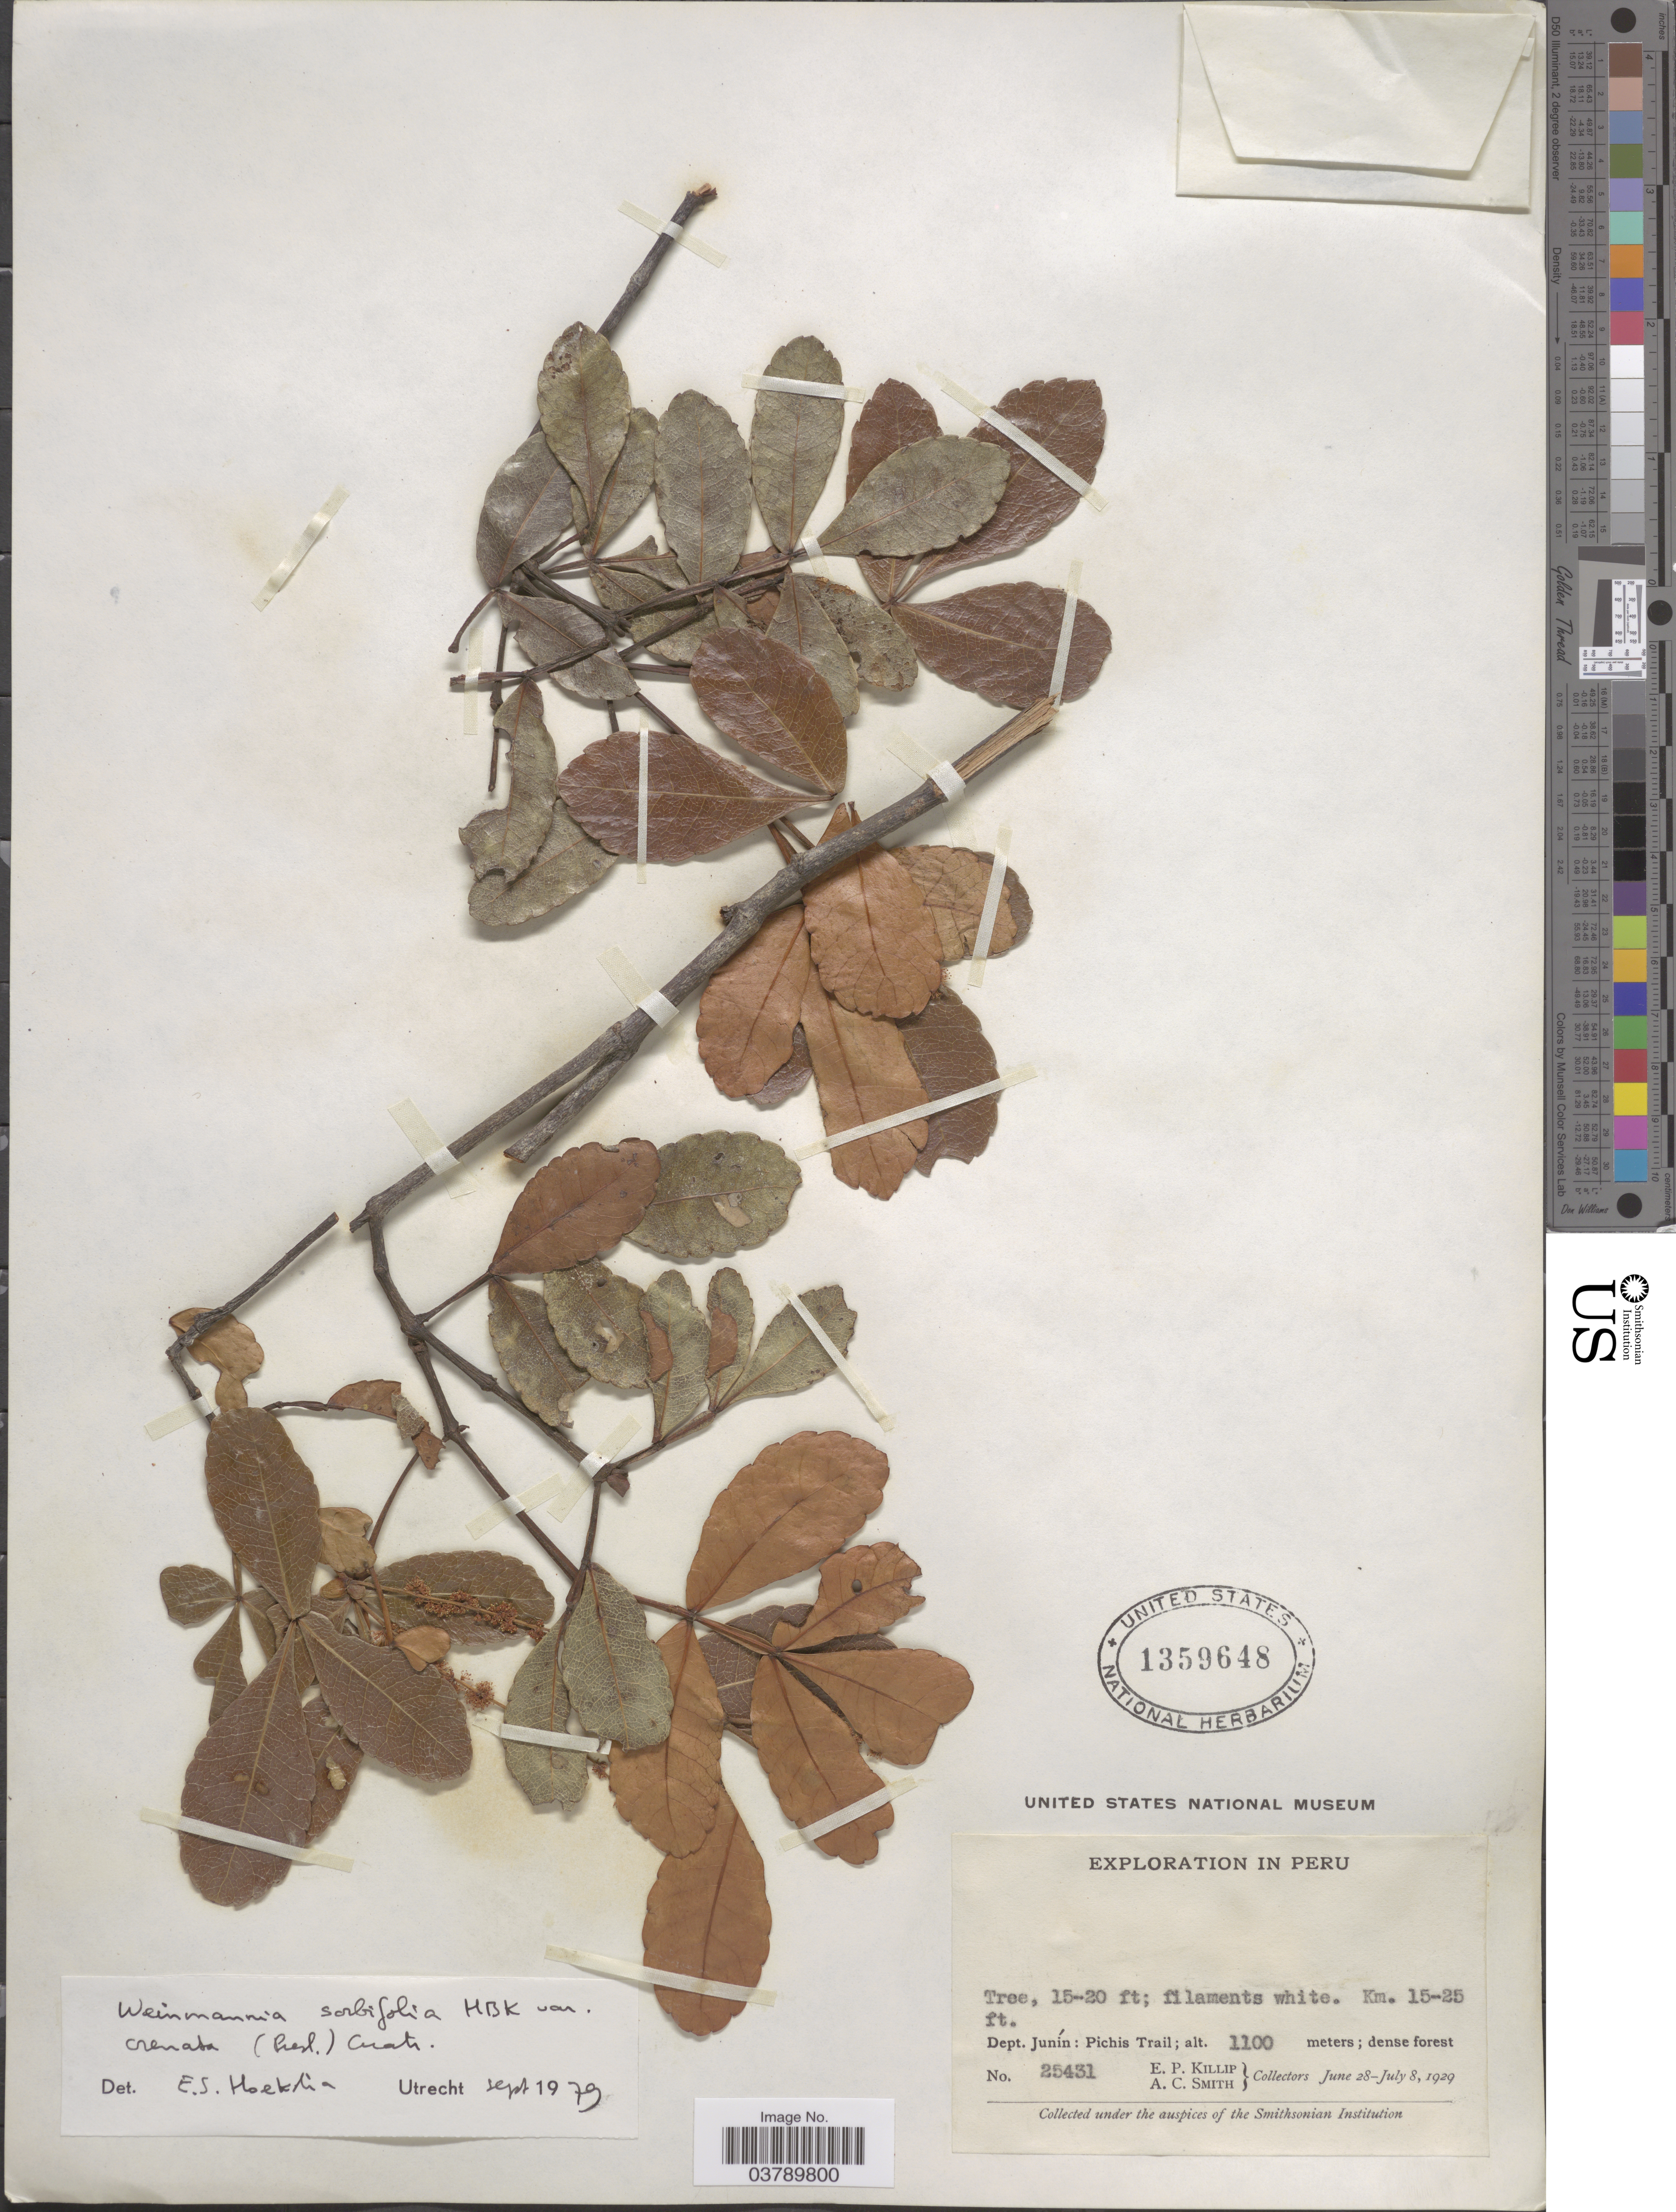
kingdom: Plantae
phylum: Tracheophyta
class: Magnoliopsida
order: Oxalidales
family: Cunoniaceae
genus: Weinmannia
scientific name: Weinmannia sorbifolia var. crenata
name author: Kunth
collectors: E. P. Killip & A. C. Smith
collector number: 25431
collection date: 1929-06-28/1929-07-08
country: Peru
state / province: Junín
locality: Km. 15-25 ft. Dept. Junín: Pichis Trail.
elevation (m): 1100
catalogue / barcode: US 1359648